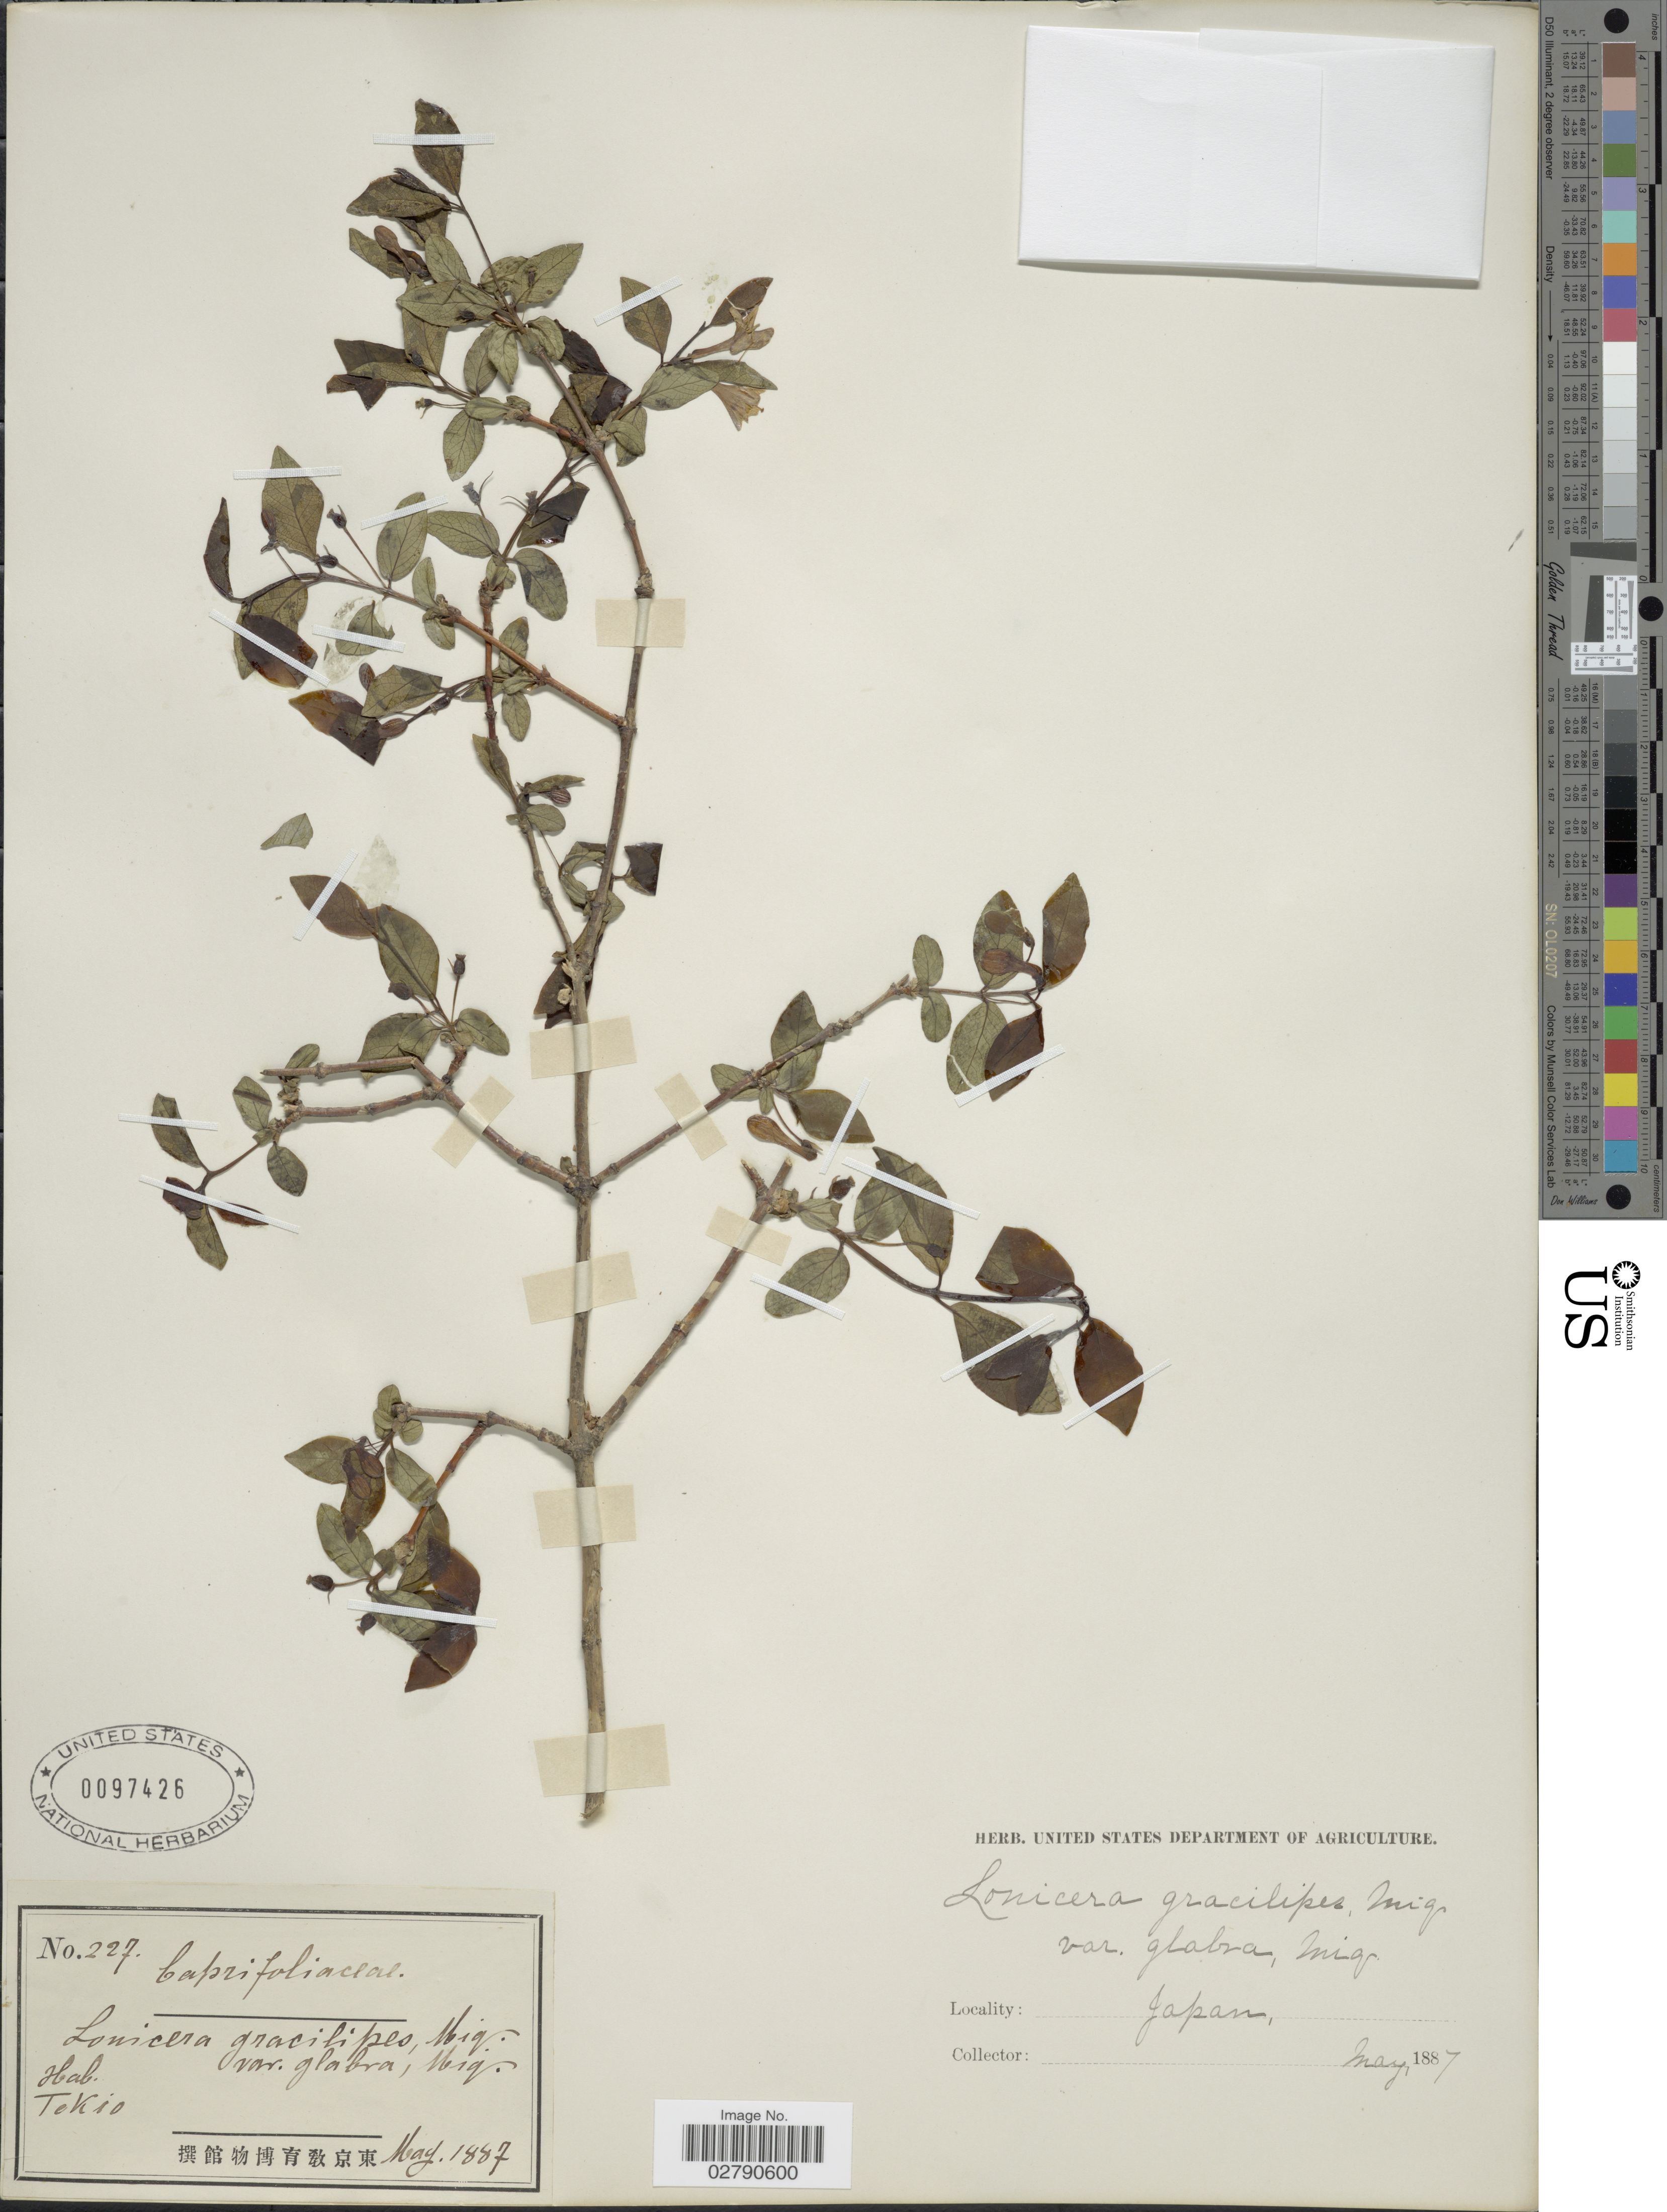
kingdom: Plantae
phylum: Tracheophyta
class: Magnoliopsida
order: Dipsacales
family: Caprifoliaceae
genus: Lonicera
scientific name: Lonicera gracilipes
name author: Miq.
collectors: ex herb. U. S. Department of Agriculture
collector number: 227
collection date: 1887-05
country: Japan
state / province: Tokyo, Federal City of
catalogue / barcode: US 97426